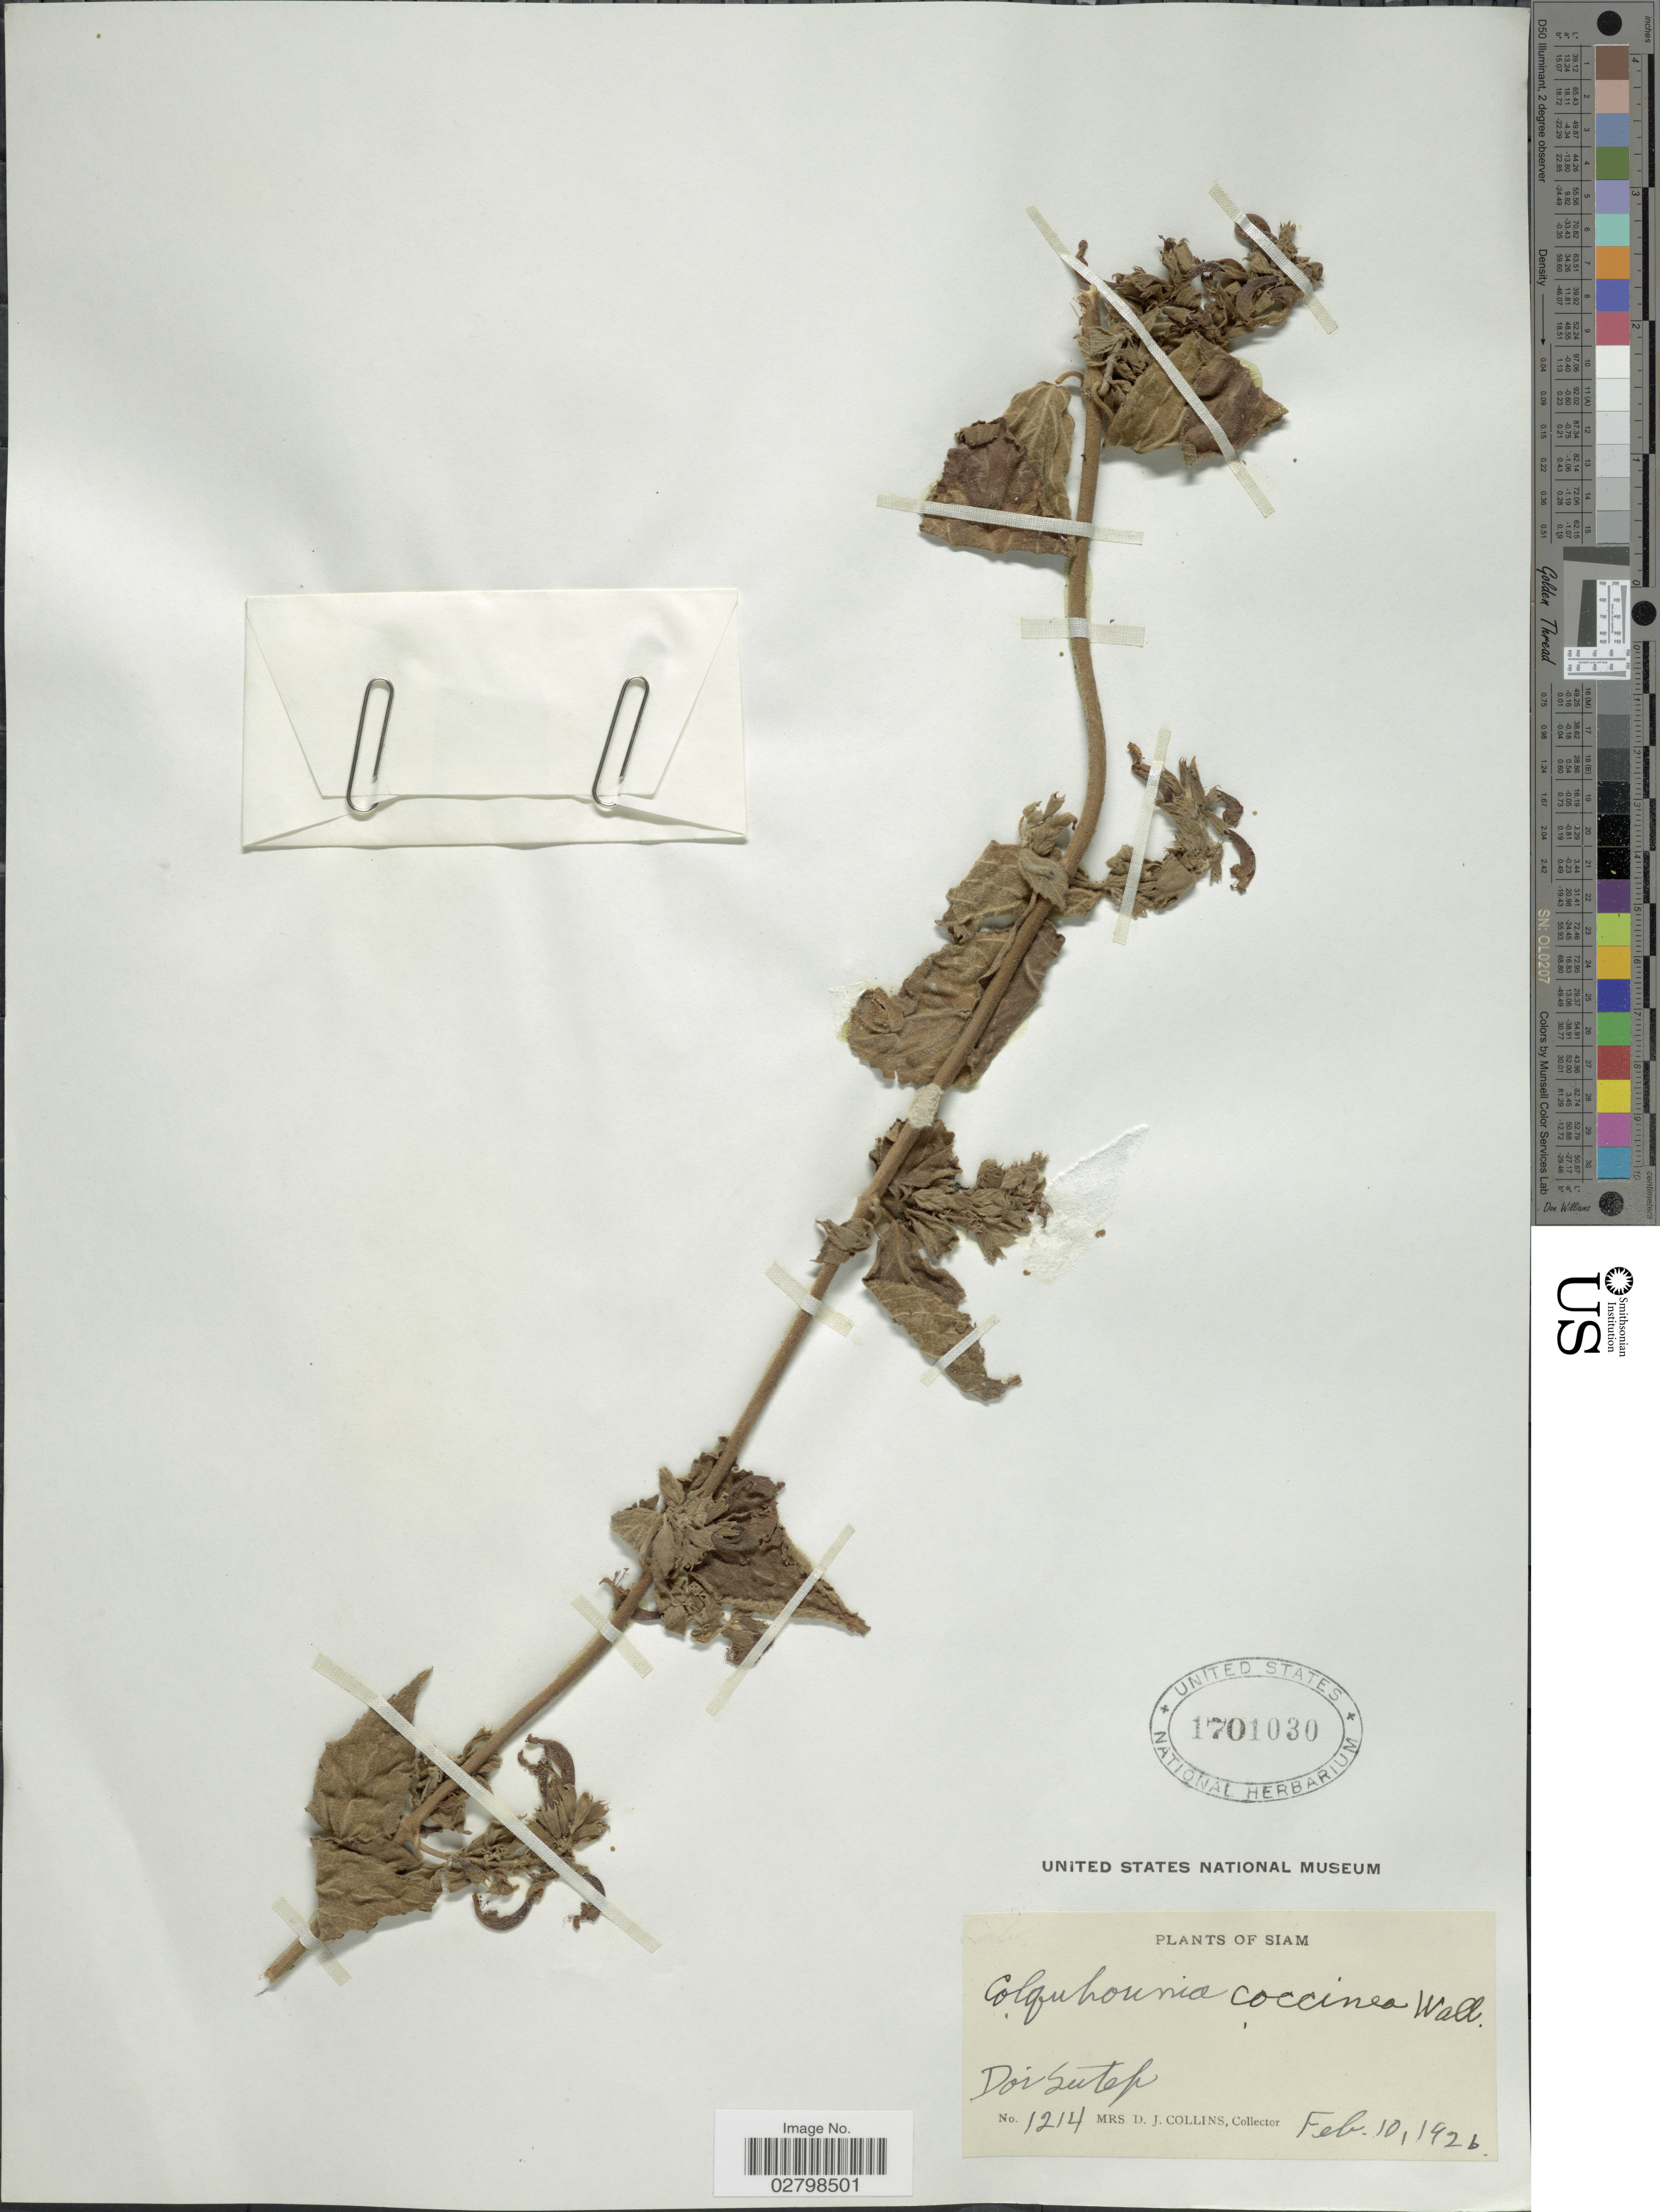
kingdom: Plantae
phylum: Tracheophyta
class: Magnoliopsida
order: Lamiales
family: Lamiaceae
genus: Colquhounia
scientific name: Colquhounia coccinea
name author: Wall.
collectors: Mrs. D. J. Collins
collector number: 1214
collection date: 1926-02-10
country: Thailand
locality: Siam. Doi Sutep.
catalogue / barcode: US 1701030